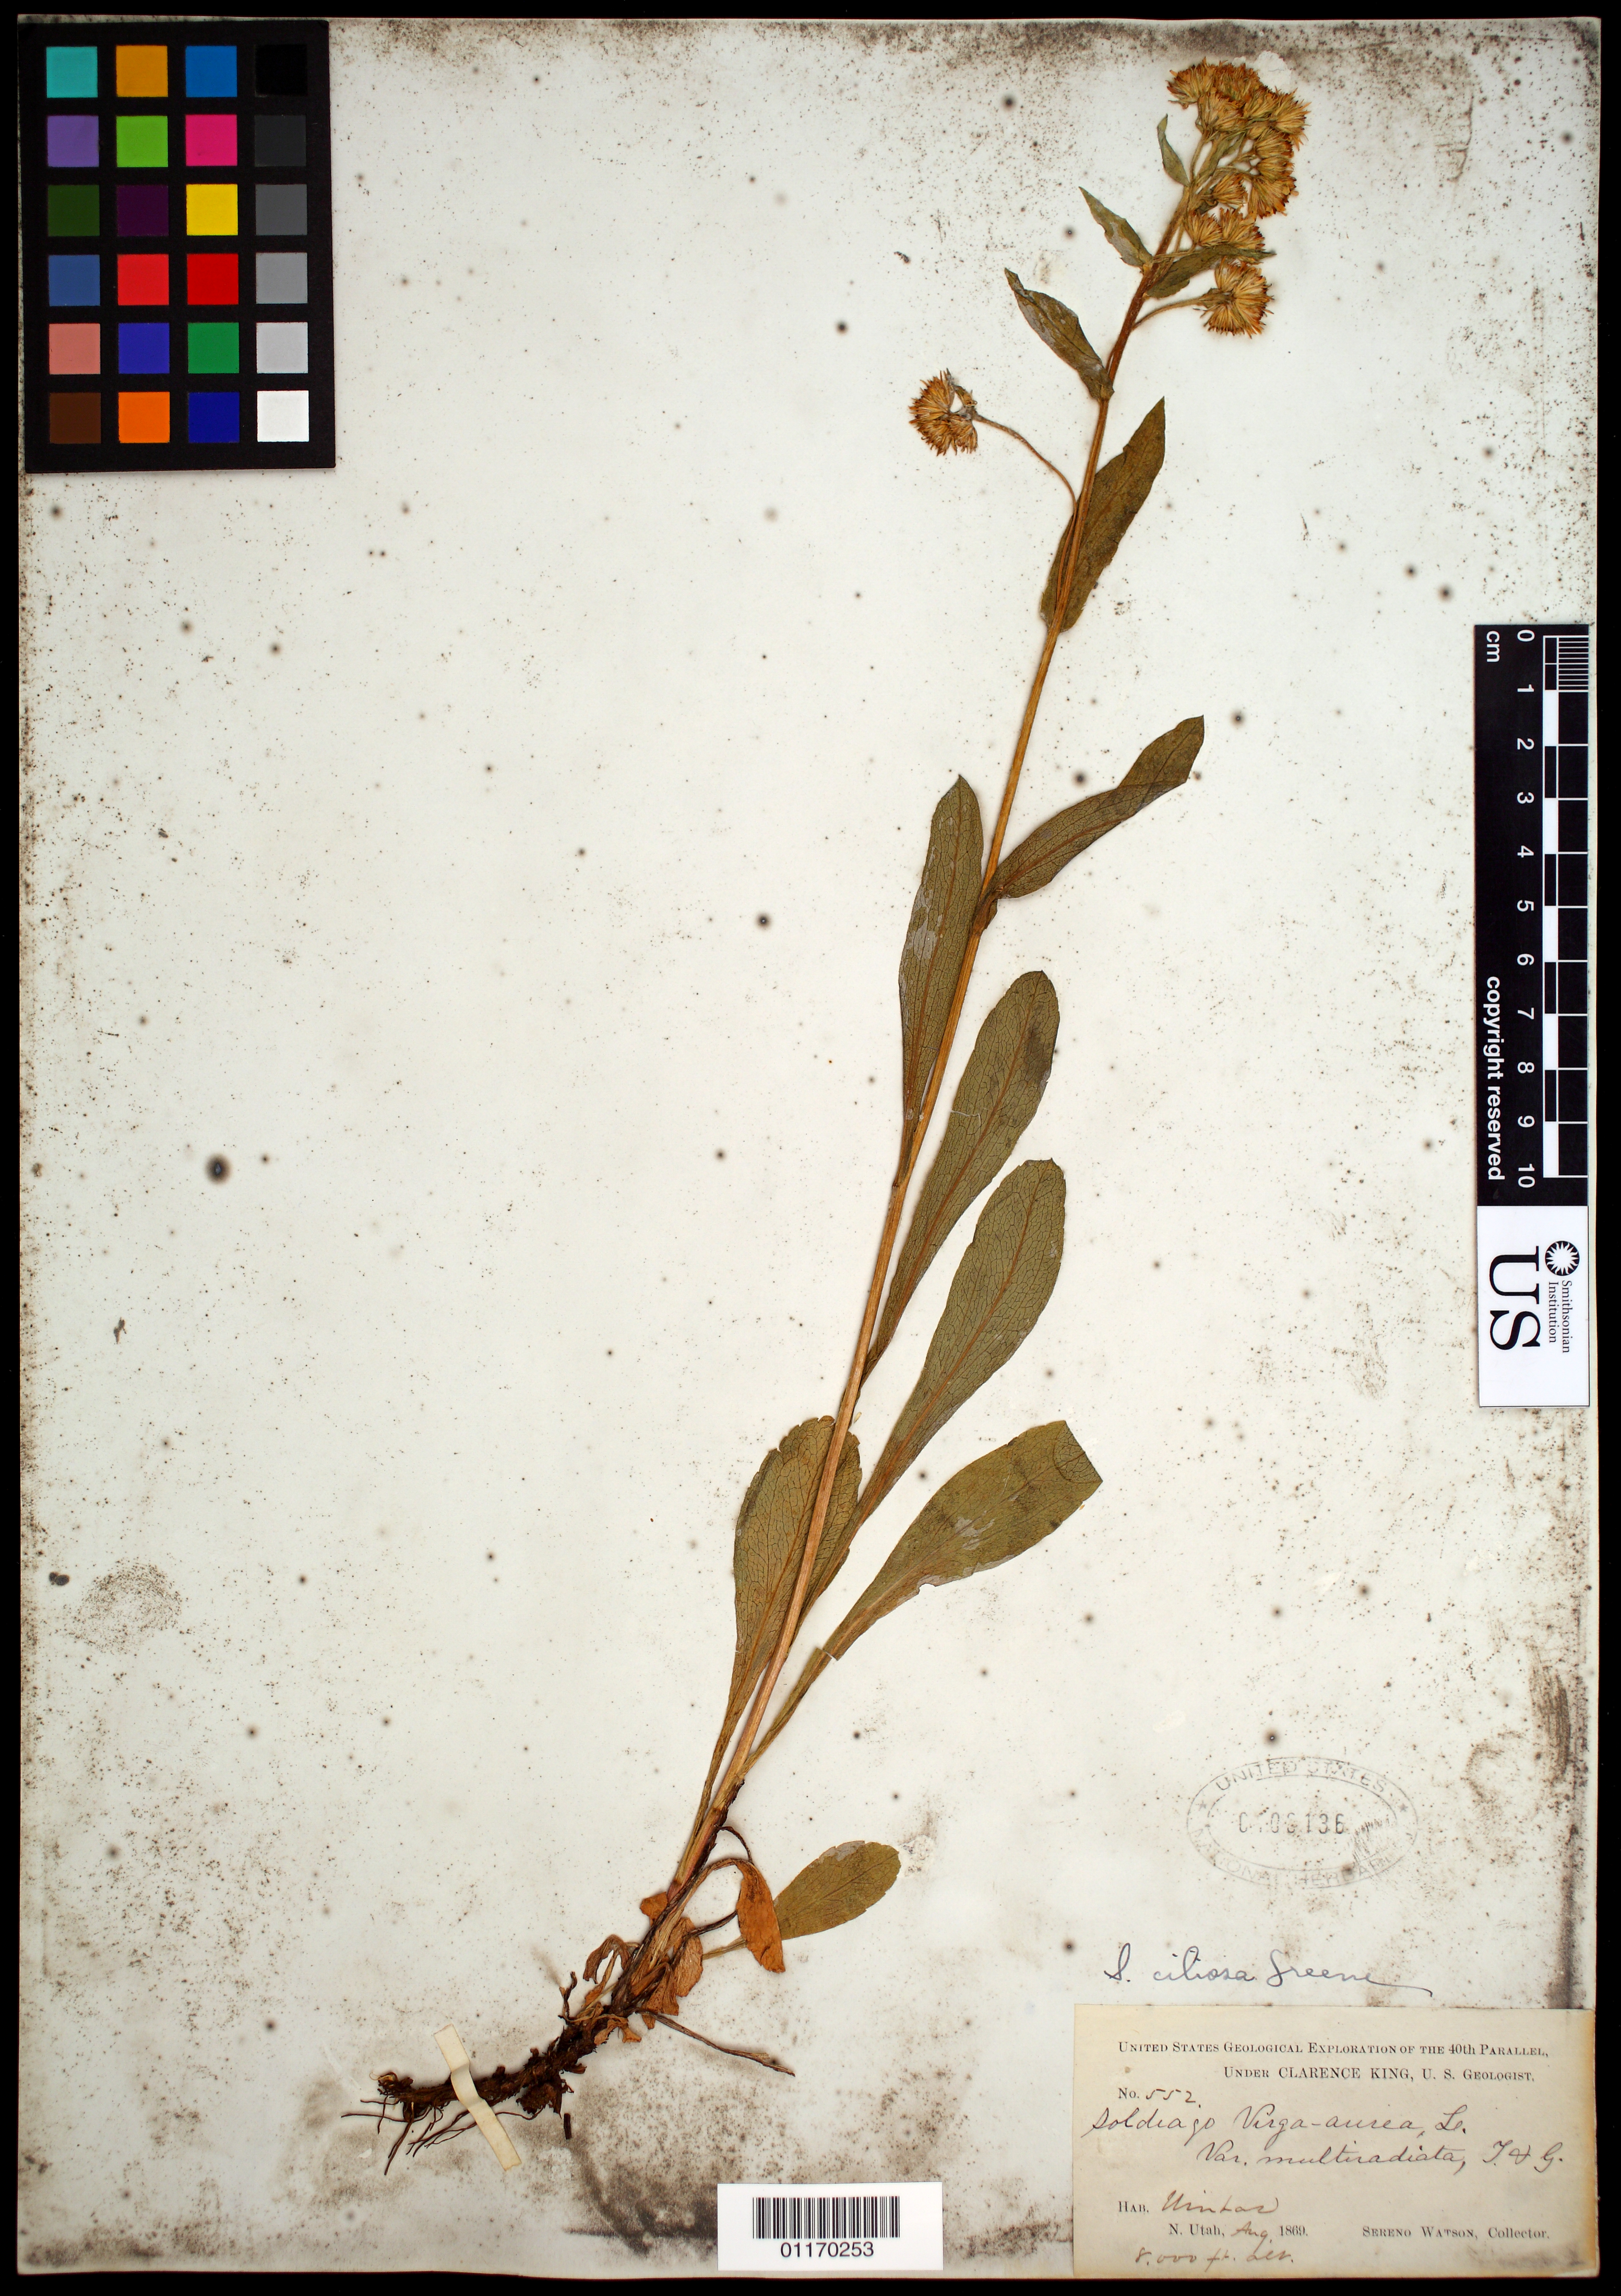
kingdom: Plantae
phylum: Tracheophyta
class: Magnoliopsida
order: Asterales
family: Asteraceae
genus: Solidago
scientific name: Solidago ciliosa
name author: Greene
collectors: S. Watson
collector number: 552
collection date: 1869-08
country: United States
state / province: Utah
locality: Uintas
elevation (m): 2438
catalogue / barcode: US 100136